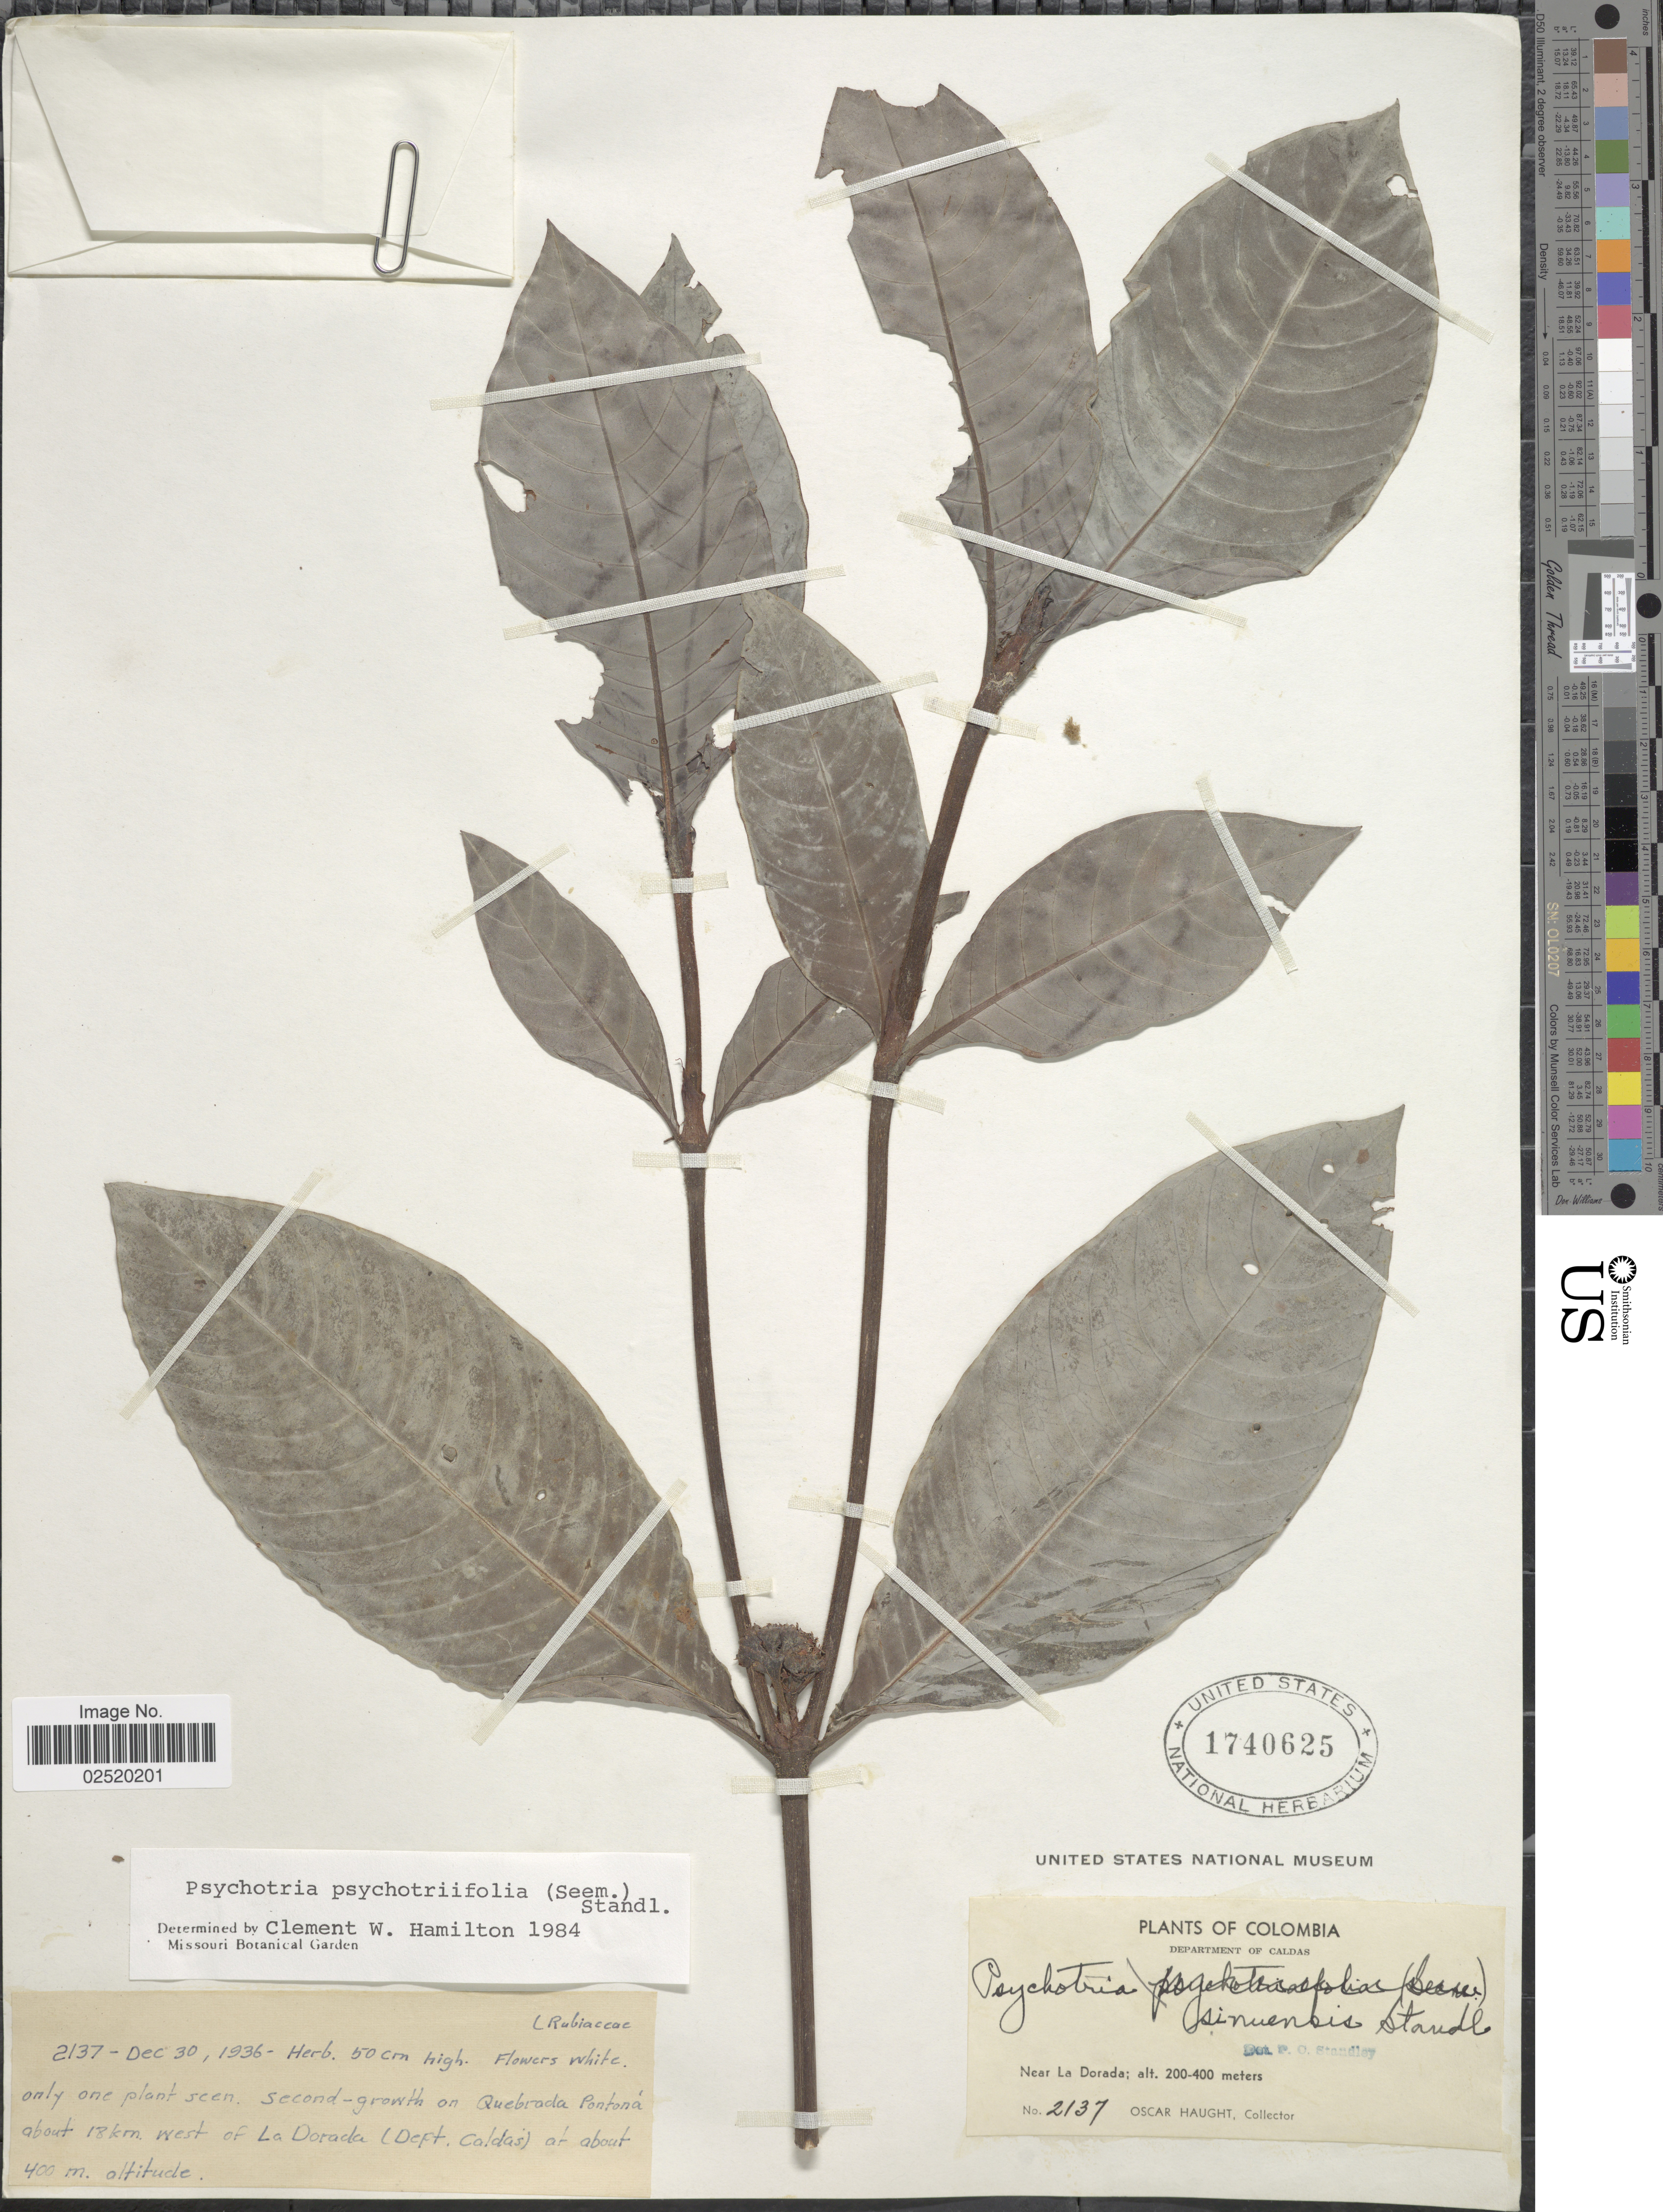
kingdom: Plantae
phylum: Tracheophyta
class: Magnoliopsida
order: Gentianales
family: Rubiaceae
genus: Psychotria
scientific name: Psychotria psychotriaefolia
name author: (Seem.) Standl.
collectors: O. L. Haught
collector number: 2137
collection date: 1936-12-30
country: Colombia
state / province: Caldas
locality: Near La Dorada, on Quebrada Pontana about 18 km west of La Dorada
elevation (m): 400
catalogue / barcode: US 1740625